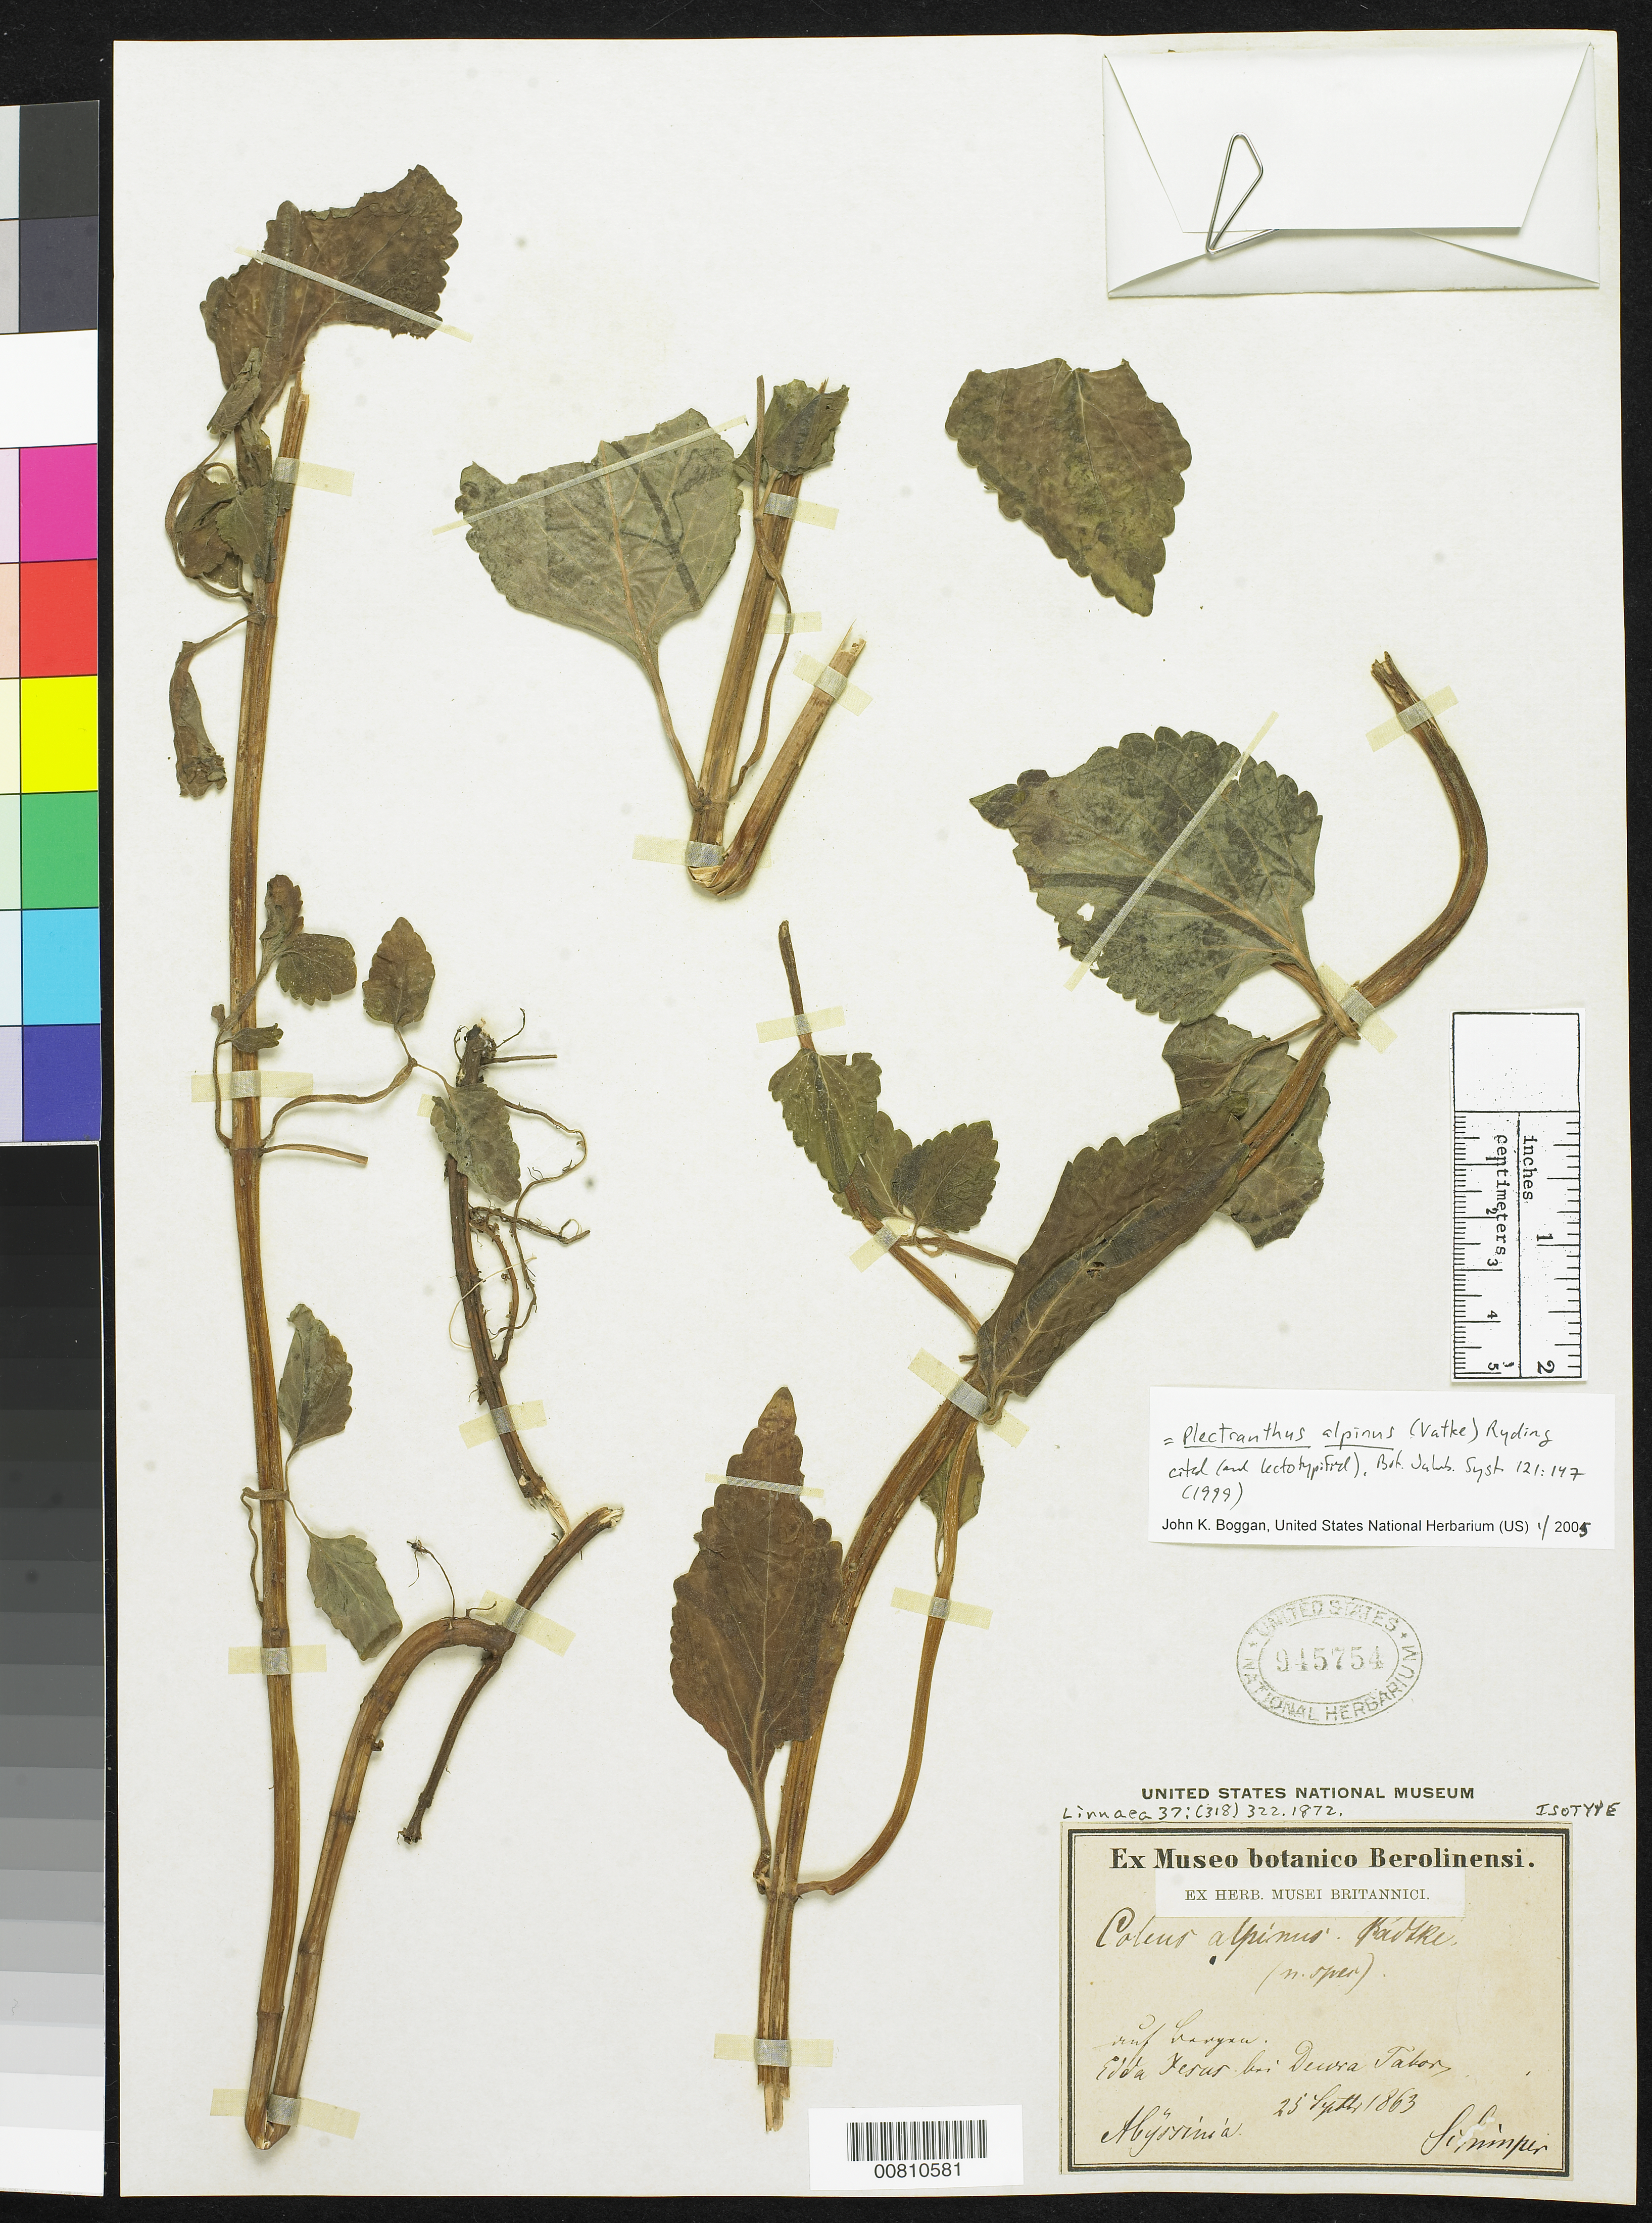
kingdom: Plantae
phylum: Tracheophyta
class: Magnoliopsida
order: Lamiales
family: Lamiaceae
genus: Coleus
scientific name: Coleus alpinus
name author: Vatke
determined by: Boggan, J. K., (US), NMNH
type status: Isotype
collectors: G. W. Schimper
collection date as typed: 25 Sep 1863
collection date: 1863-09-25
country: Ethiopia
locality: Edda Jesus bei Dawra Tabor.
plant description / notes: Cited 1999 by Ryding, Bot. Jahrb. Syst. 121: 147.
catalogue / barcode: US 945754